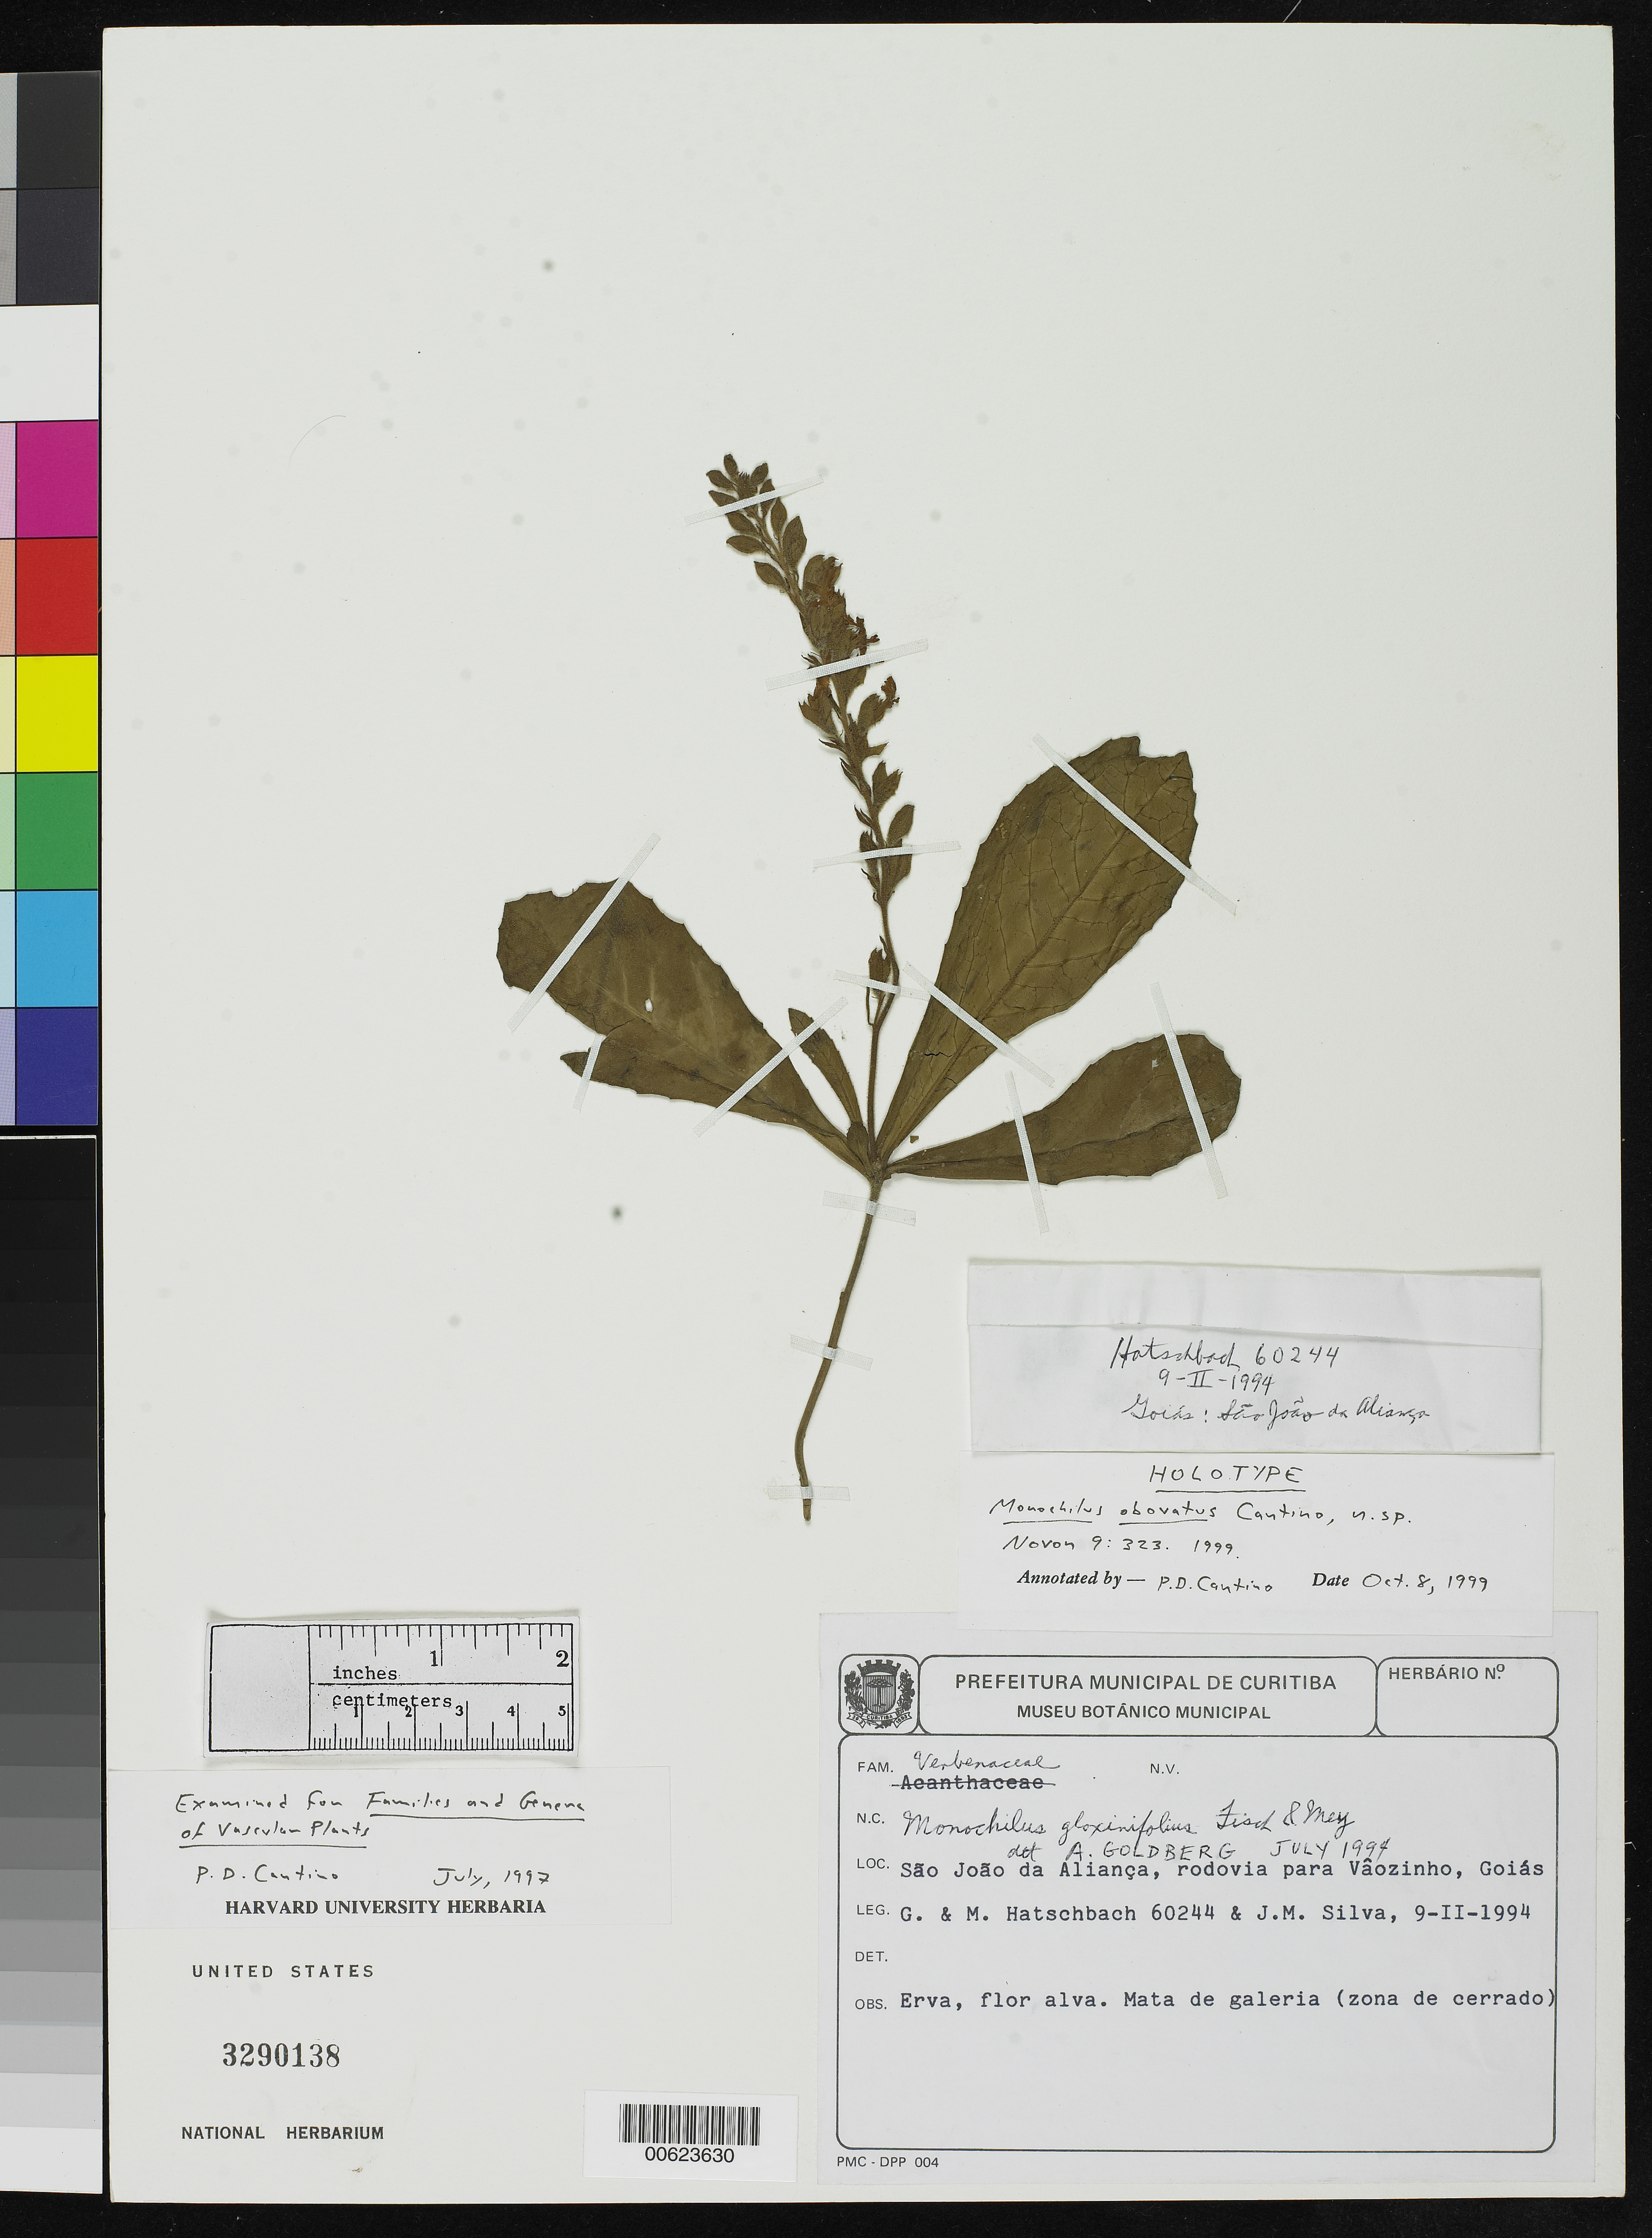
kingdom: Plantae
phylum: Tracheophyta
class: Magnoliopsida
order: Lamiales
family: Lamiaceae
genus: Monochilus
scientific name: Monochilus obovatus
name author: P.D. Cantino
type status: Holotype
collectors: G. Hatschbach & M. M. Hatschbach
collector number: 60244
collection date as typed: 09 Feb 1994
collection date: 1994-02-09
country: Brazil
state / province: Goiás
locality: Sao Jao da Alianca, Rodovia para Vaozinho.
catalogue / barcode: US 3290138